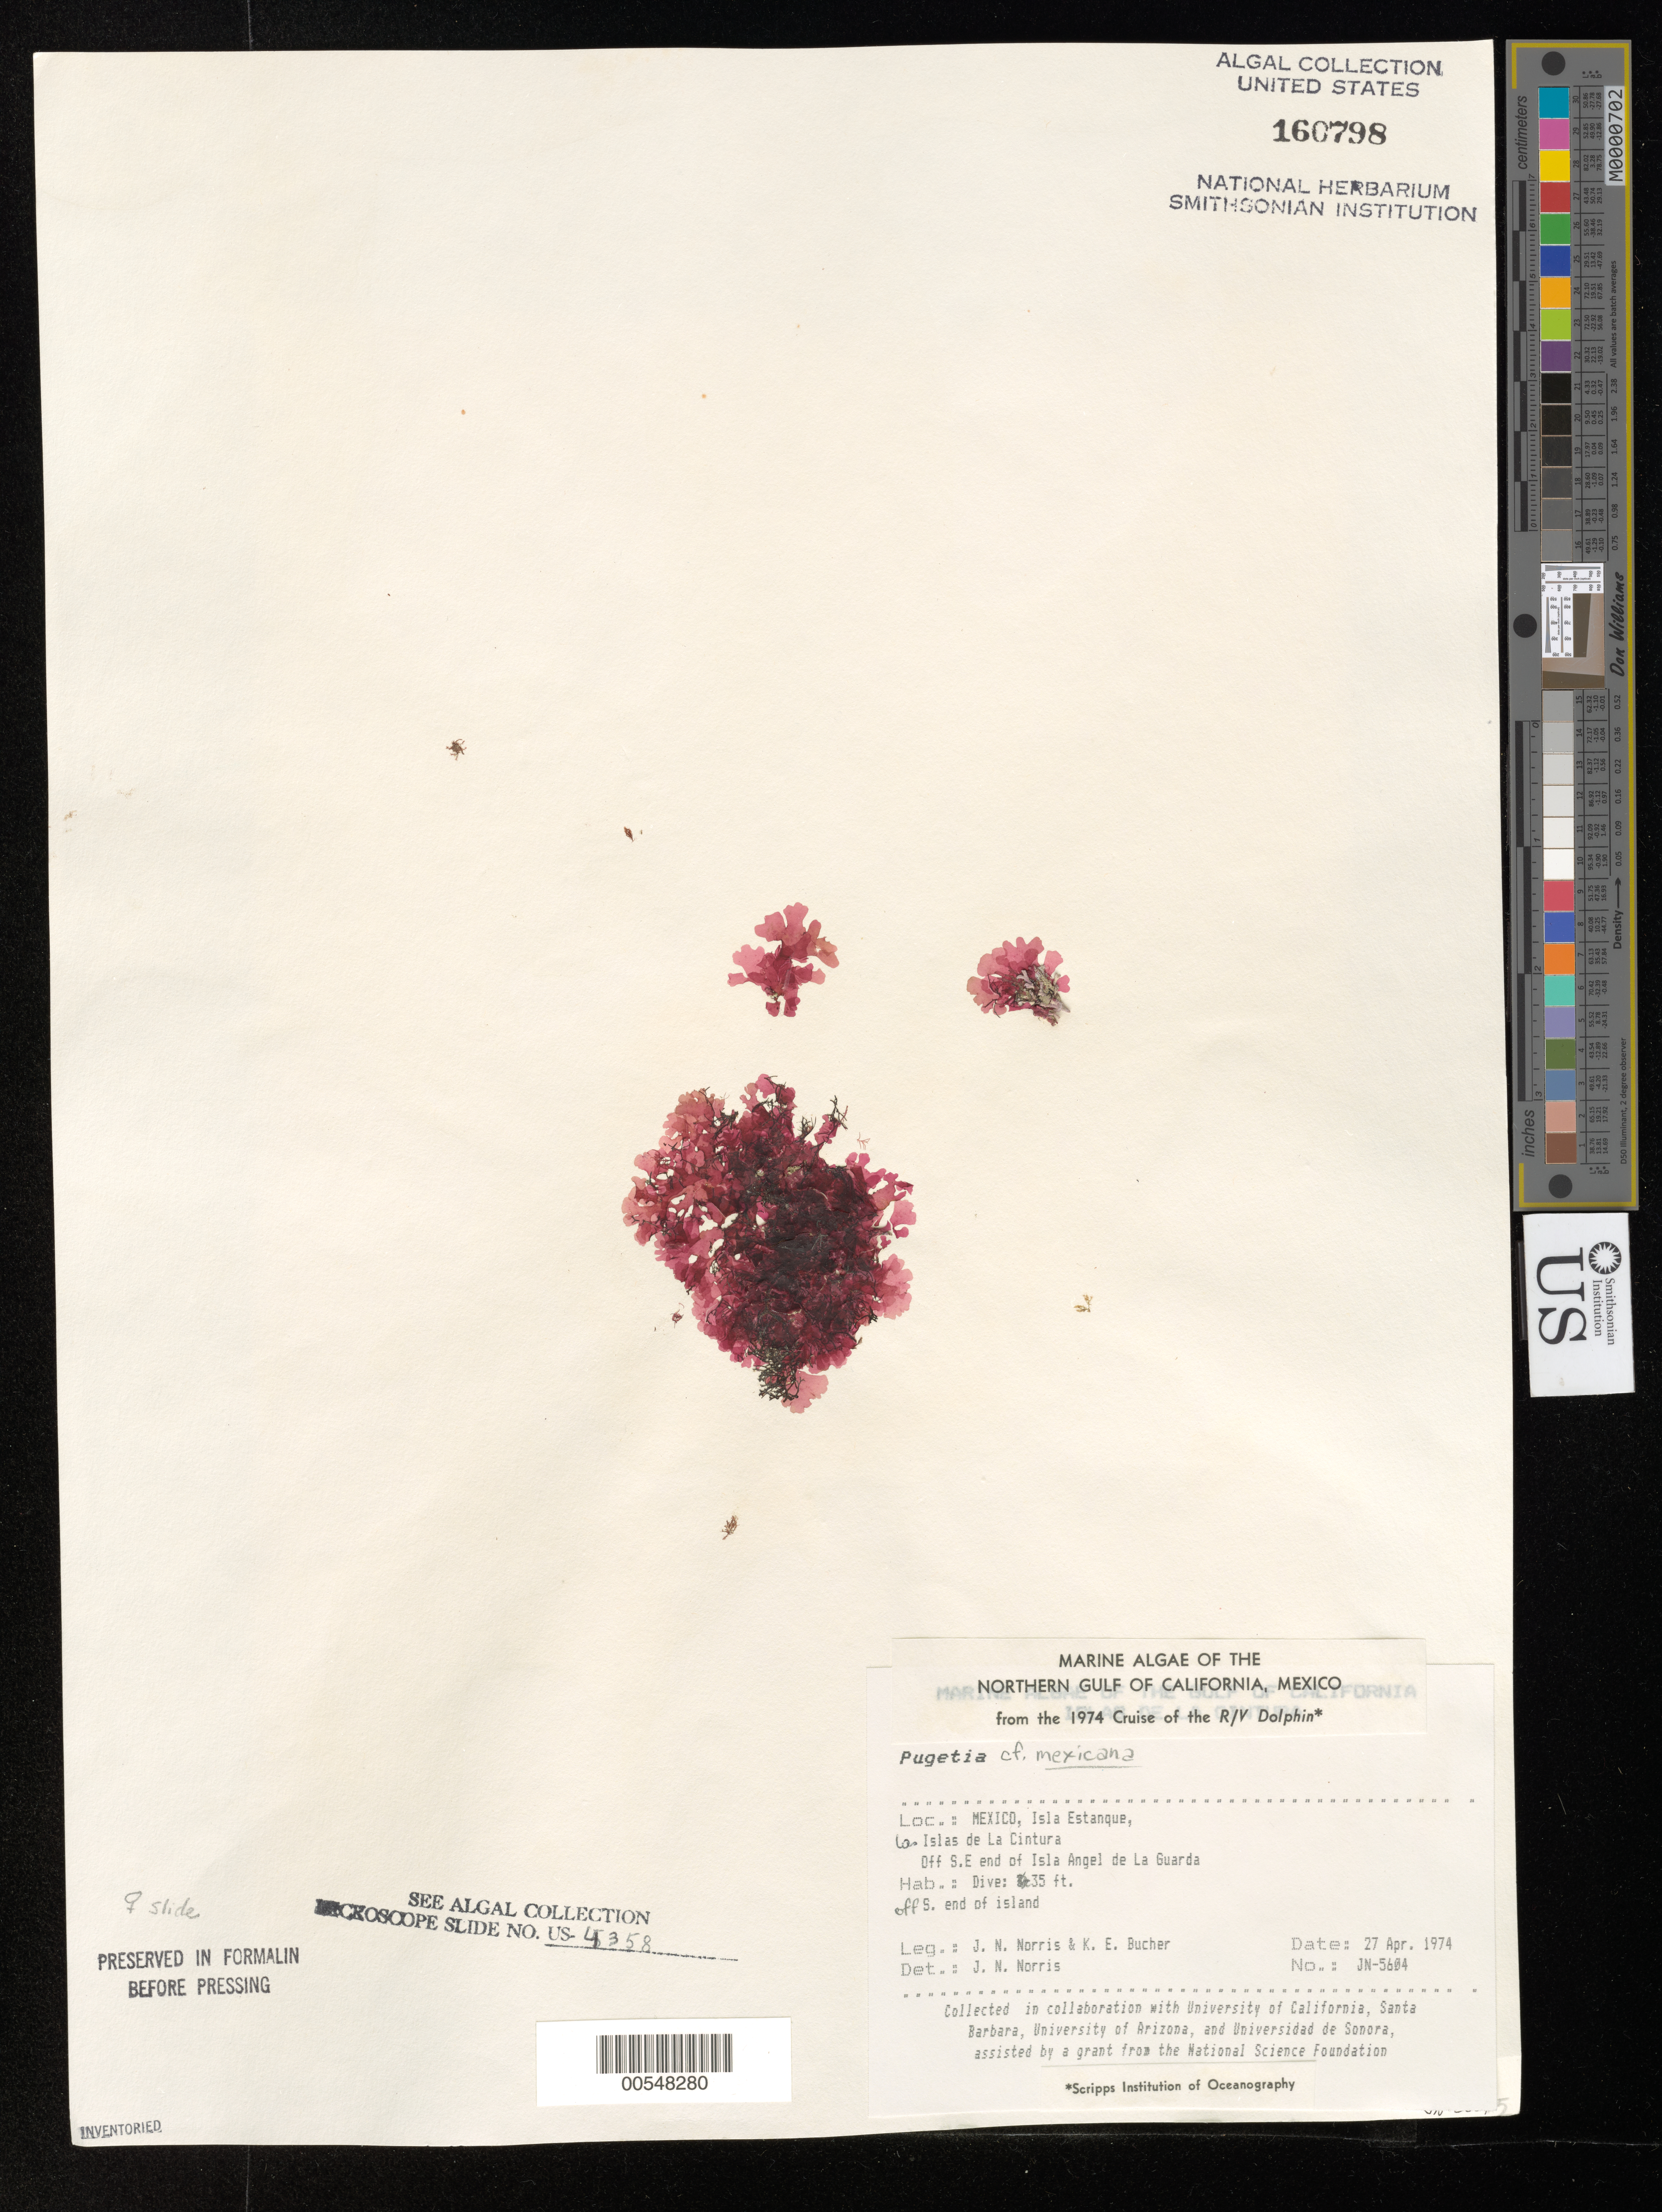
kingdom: Plantae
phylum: Rhodophyta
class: Florideophyceae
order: Gigartinales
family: Kallymeniaceae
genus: Pugetia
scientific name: Pugetia mexicana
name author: E.Y. Dawson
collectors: J. N. Norris & K. E. Bucher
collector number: JN-5604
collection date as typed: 27 Apr 1974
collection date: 1974-04-27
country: Mexico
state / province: Baja California Norte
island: Isla Estanque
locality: Off Isla Angel de la Guarda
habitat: Dive: 35 ft.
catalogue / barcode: US 160798